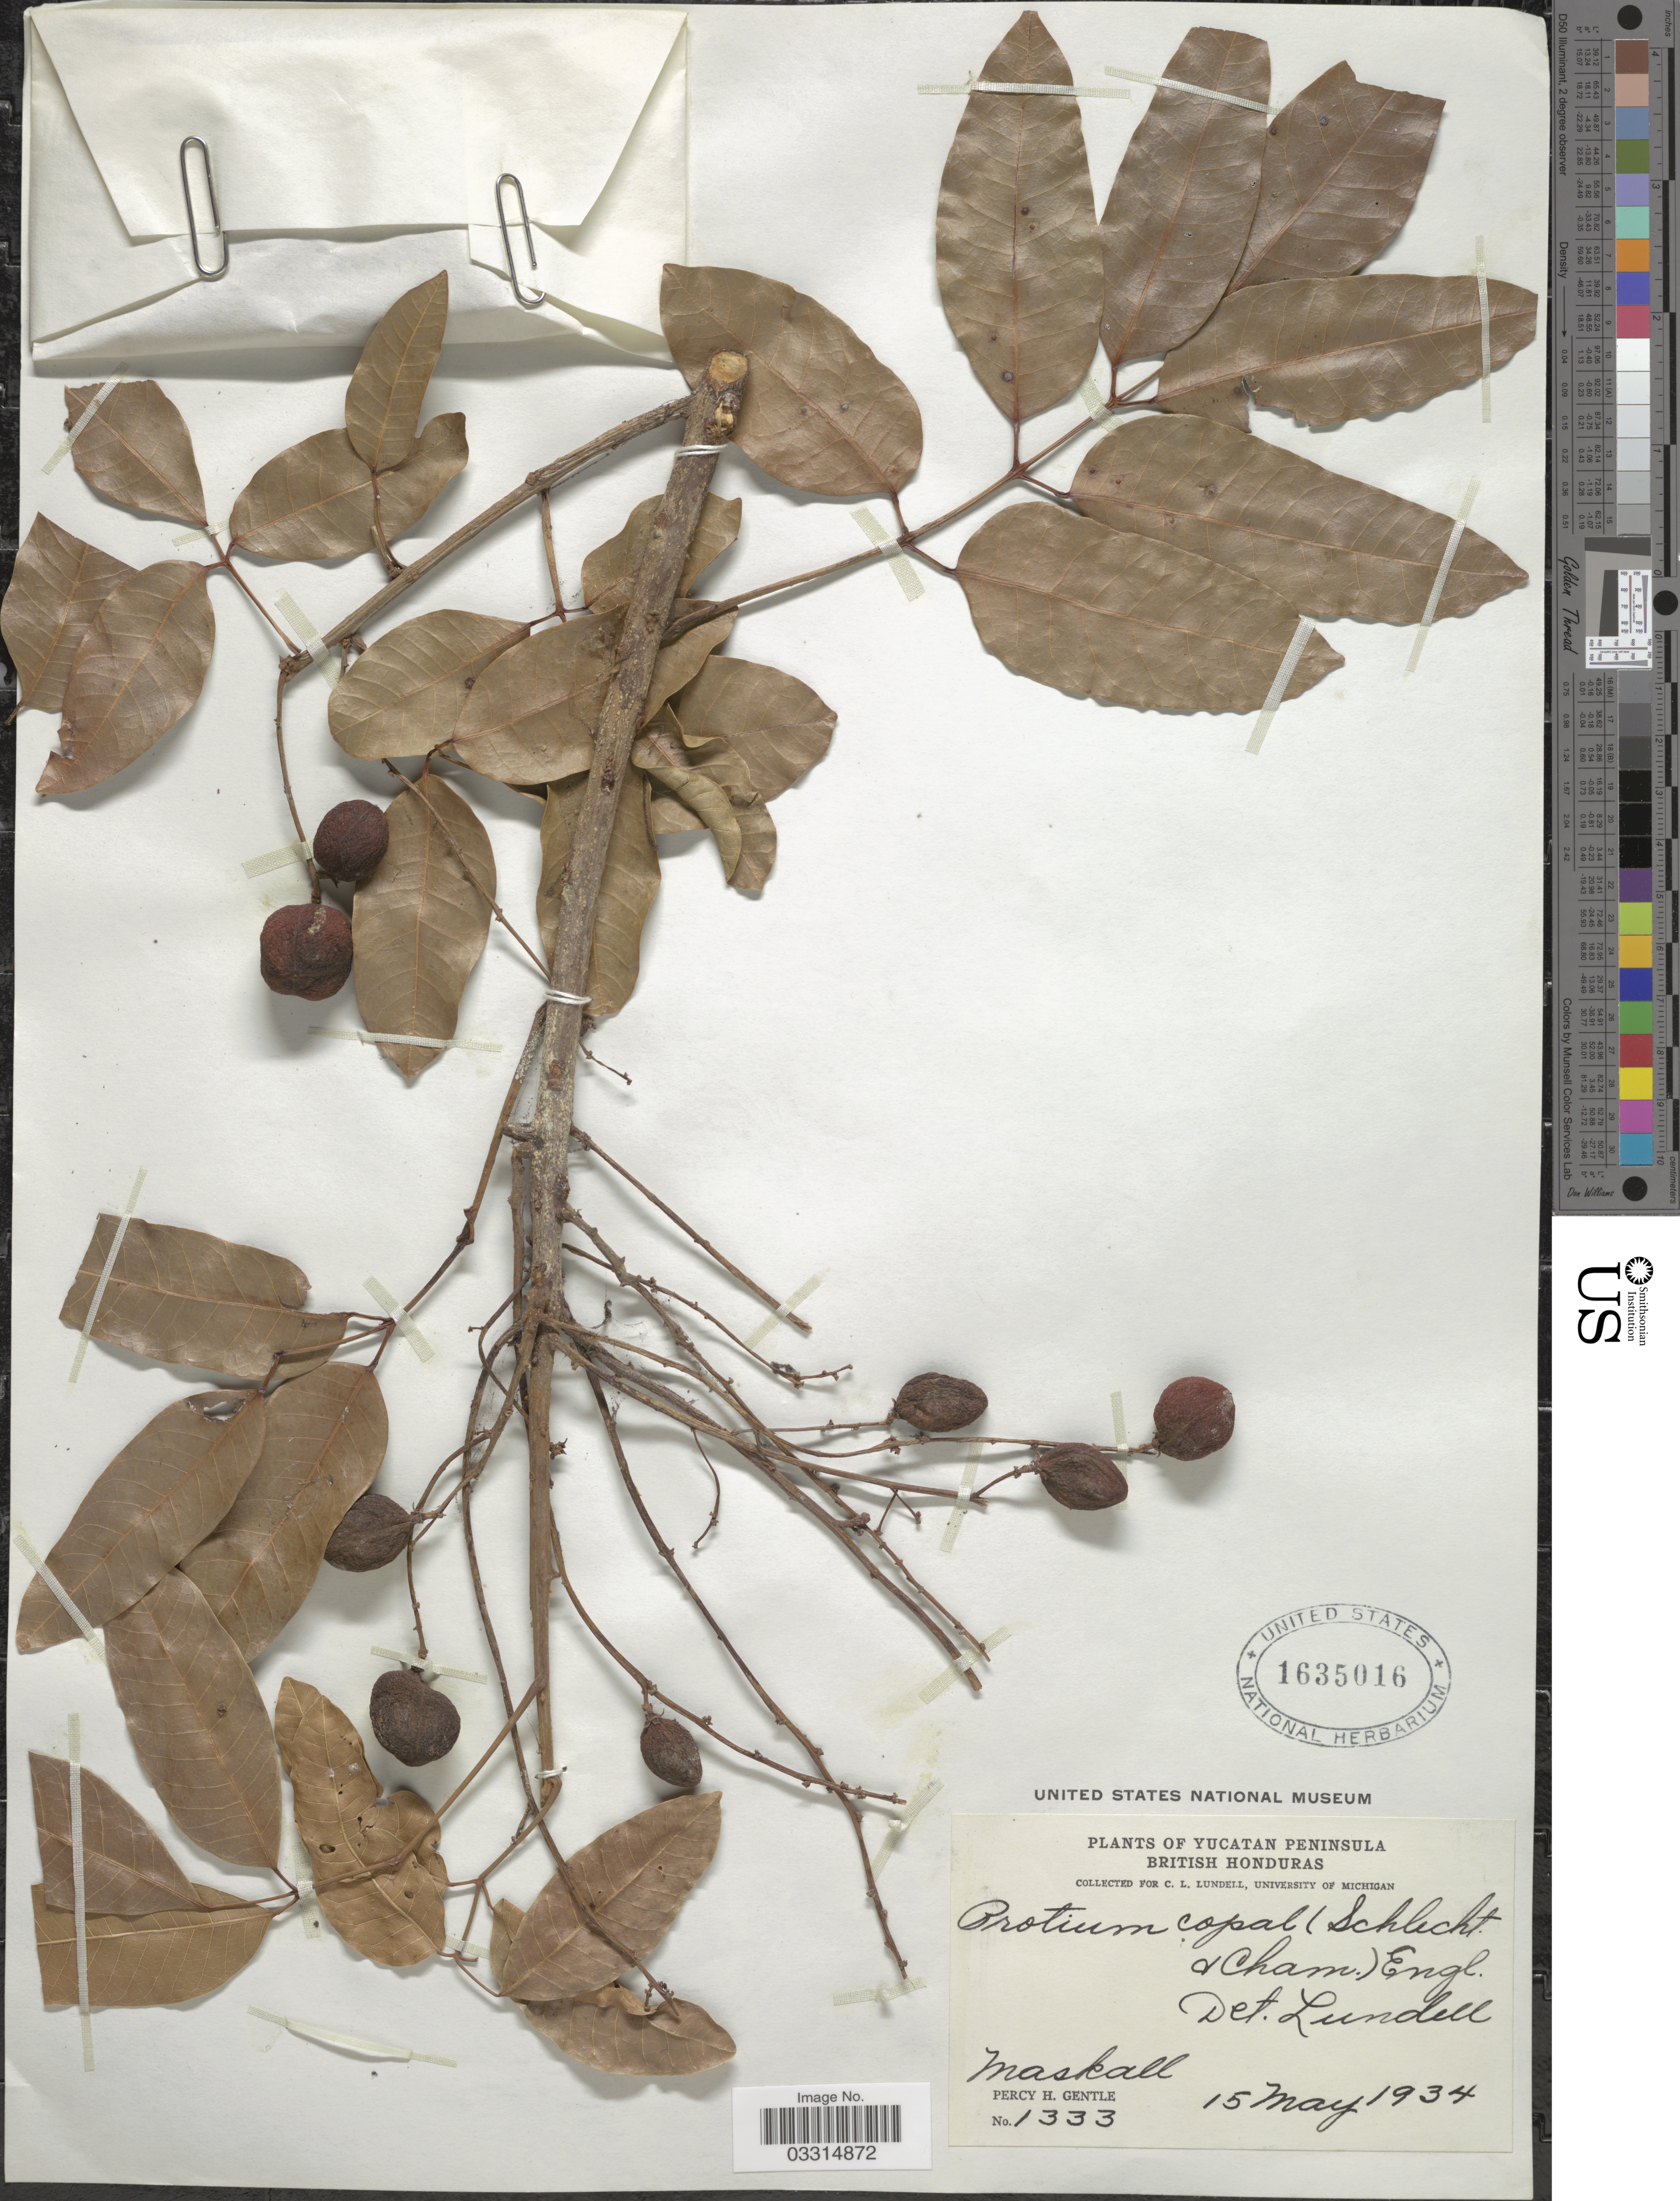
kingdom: Plantae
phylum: Tracheophyta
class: Magnoliopsida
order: Sapindales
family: Burseraceae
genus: Protium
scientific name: Protium copal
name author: (Schltdl. & Cham.) Engl.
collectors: P. H. Gentle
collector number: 1333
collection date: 1934-05-15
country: Belize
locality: Yucatan Peninsula. British Honduras. Maskall.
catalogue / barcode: US 1635016